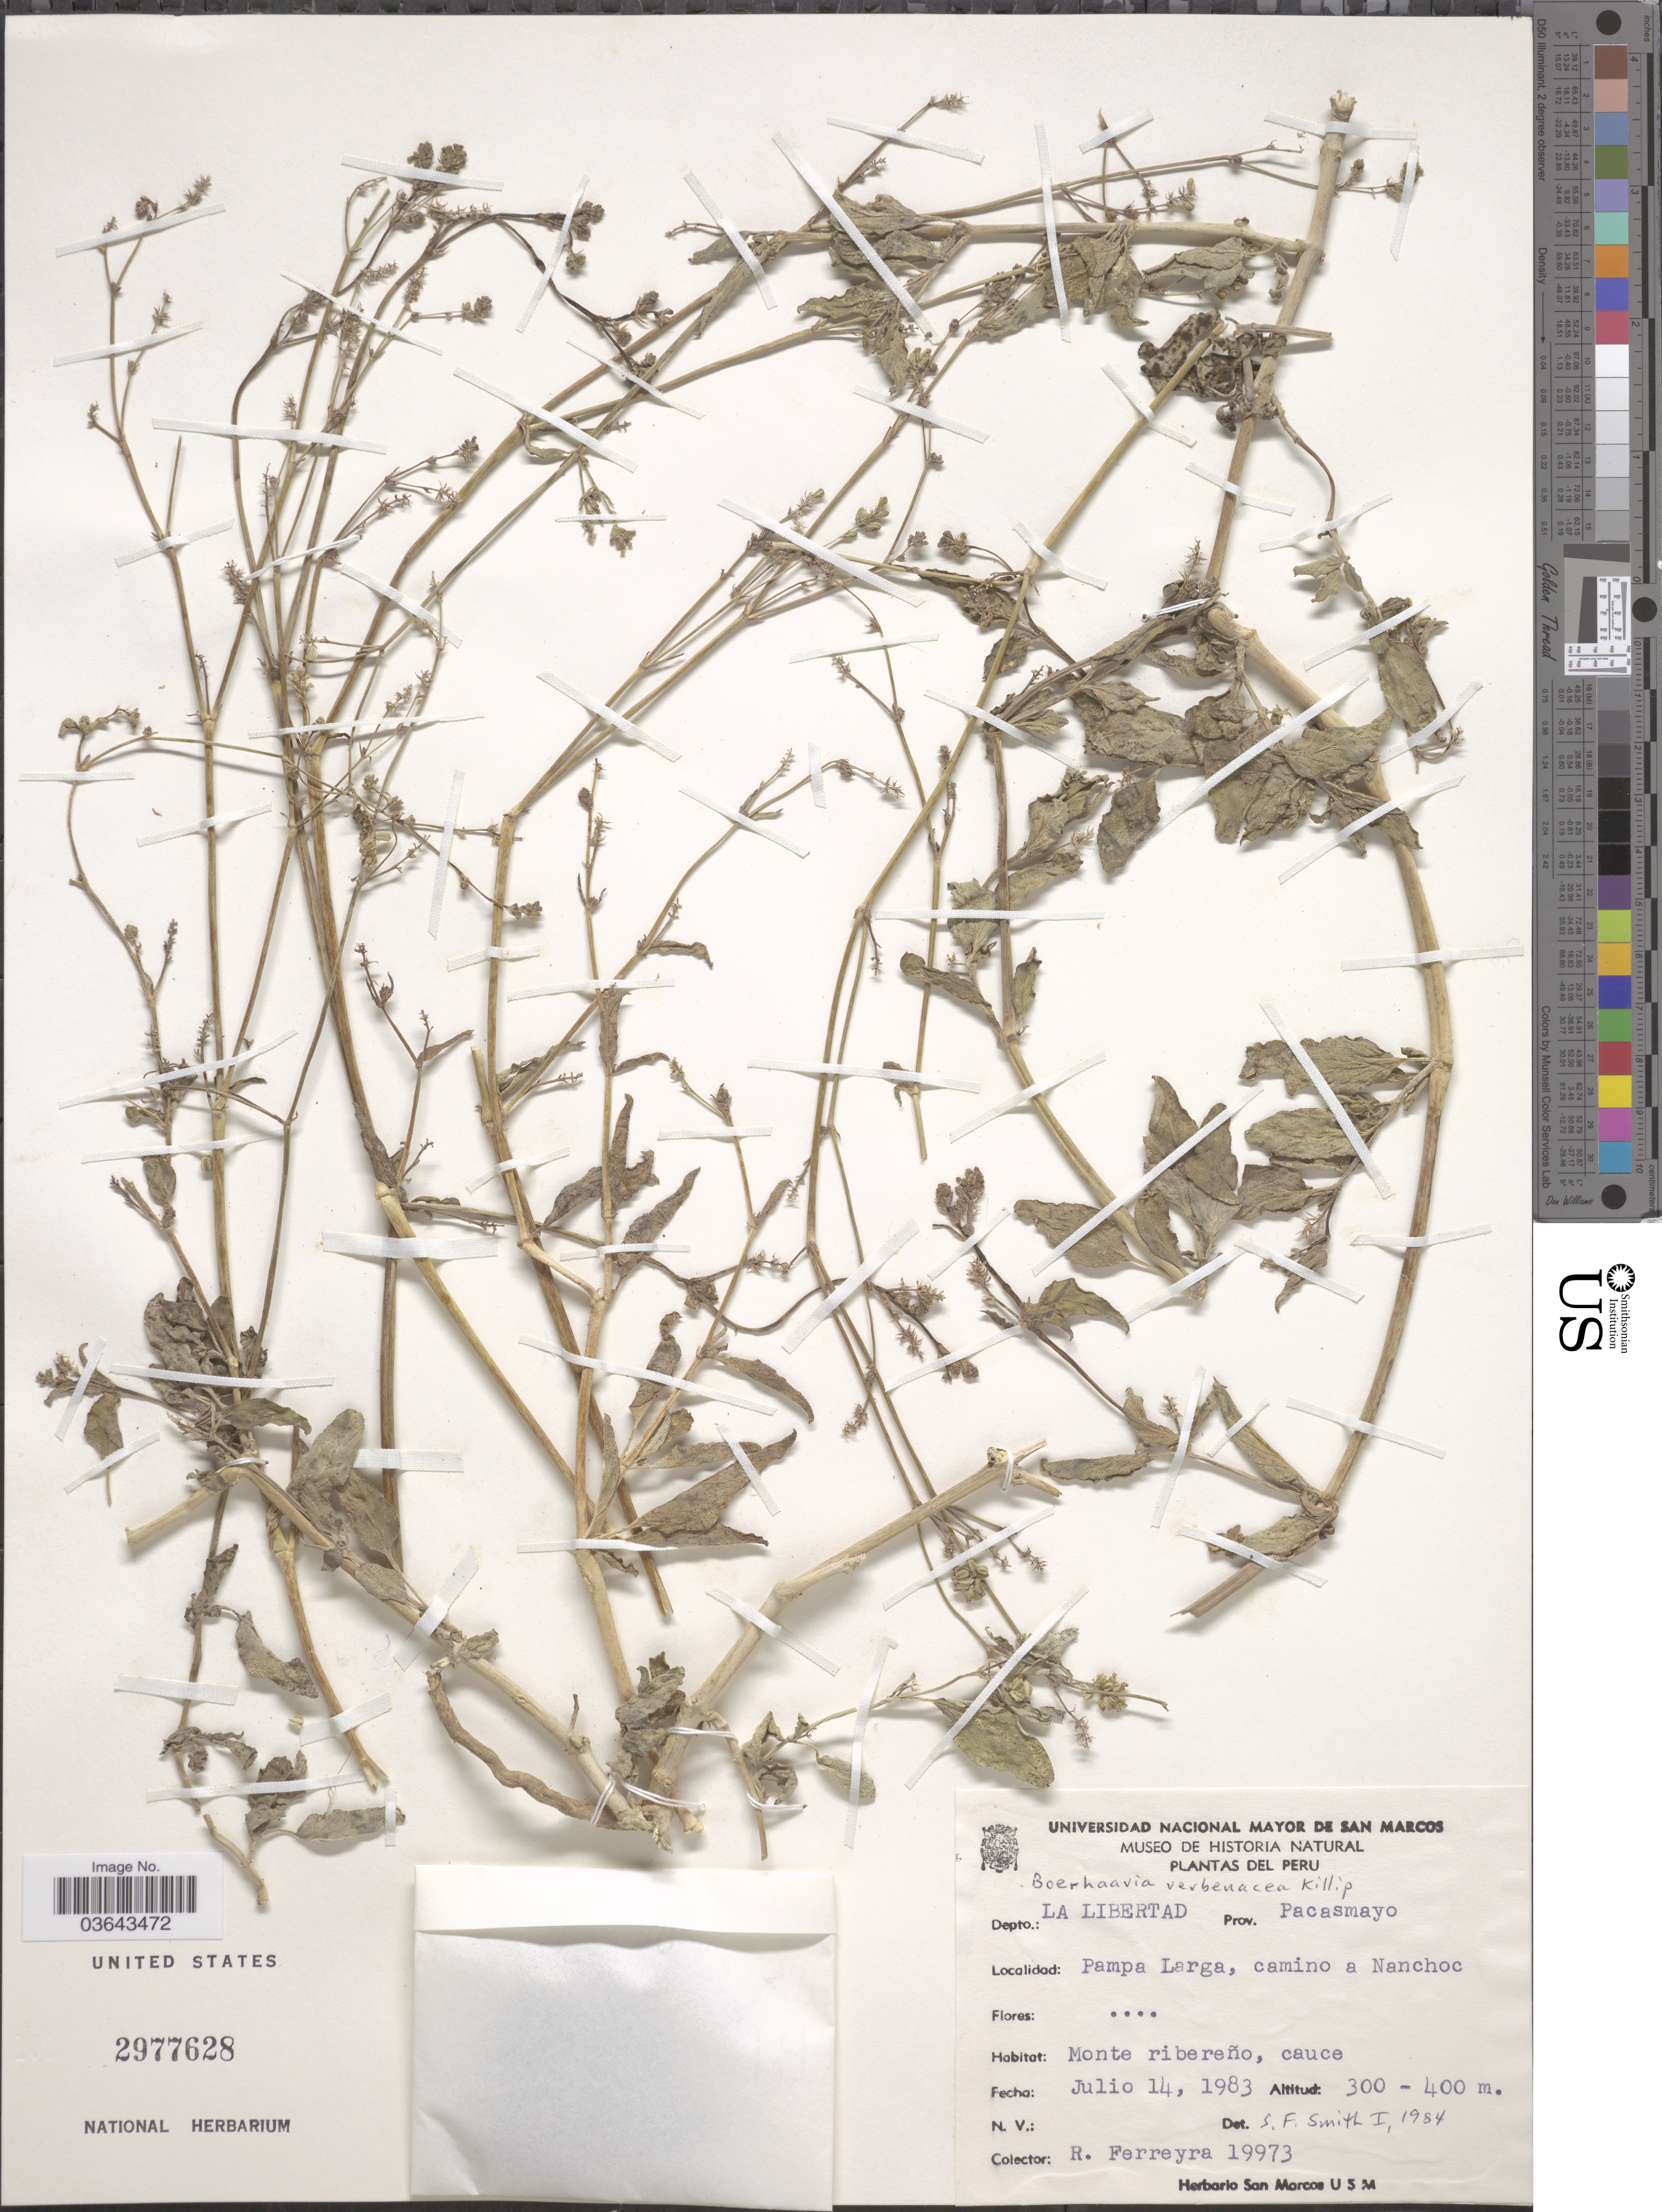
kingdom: Plantae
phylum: Tracheophyta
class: Magnoliopsida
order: Caryophyllales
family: Nyctaginaceae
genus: Boerhavia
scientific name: Boerhavia verbenacea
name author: Killip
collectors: R. A. Ferreyra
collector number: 19973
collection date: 1983-07-14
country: Peru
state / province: La Libertad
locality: Depto.: La Libertad. Prov. Pacasmayo. Pampa Larga, camino a Nanchoc.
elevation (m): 300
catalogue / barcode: US 2977628